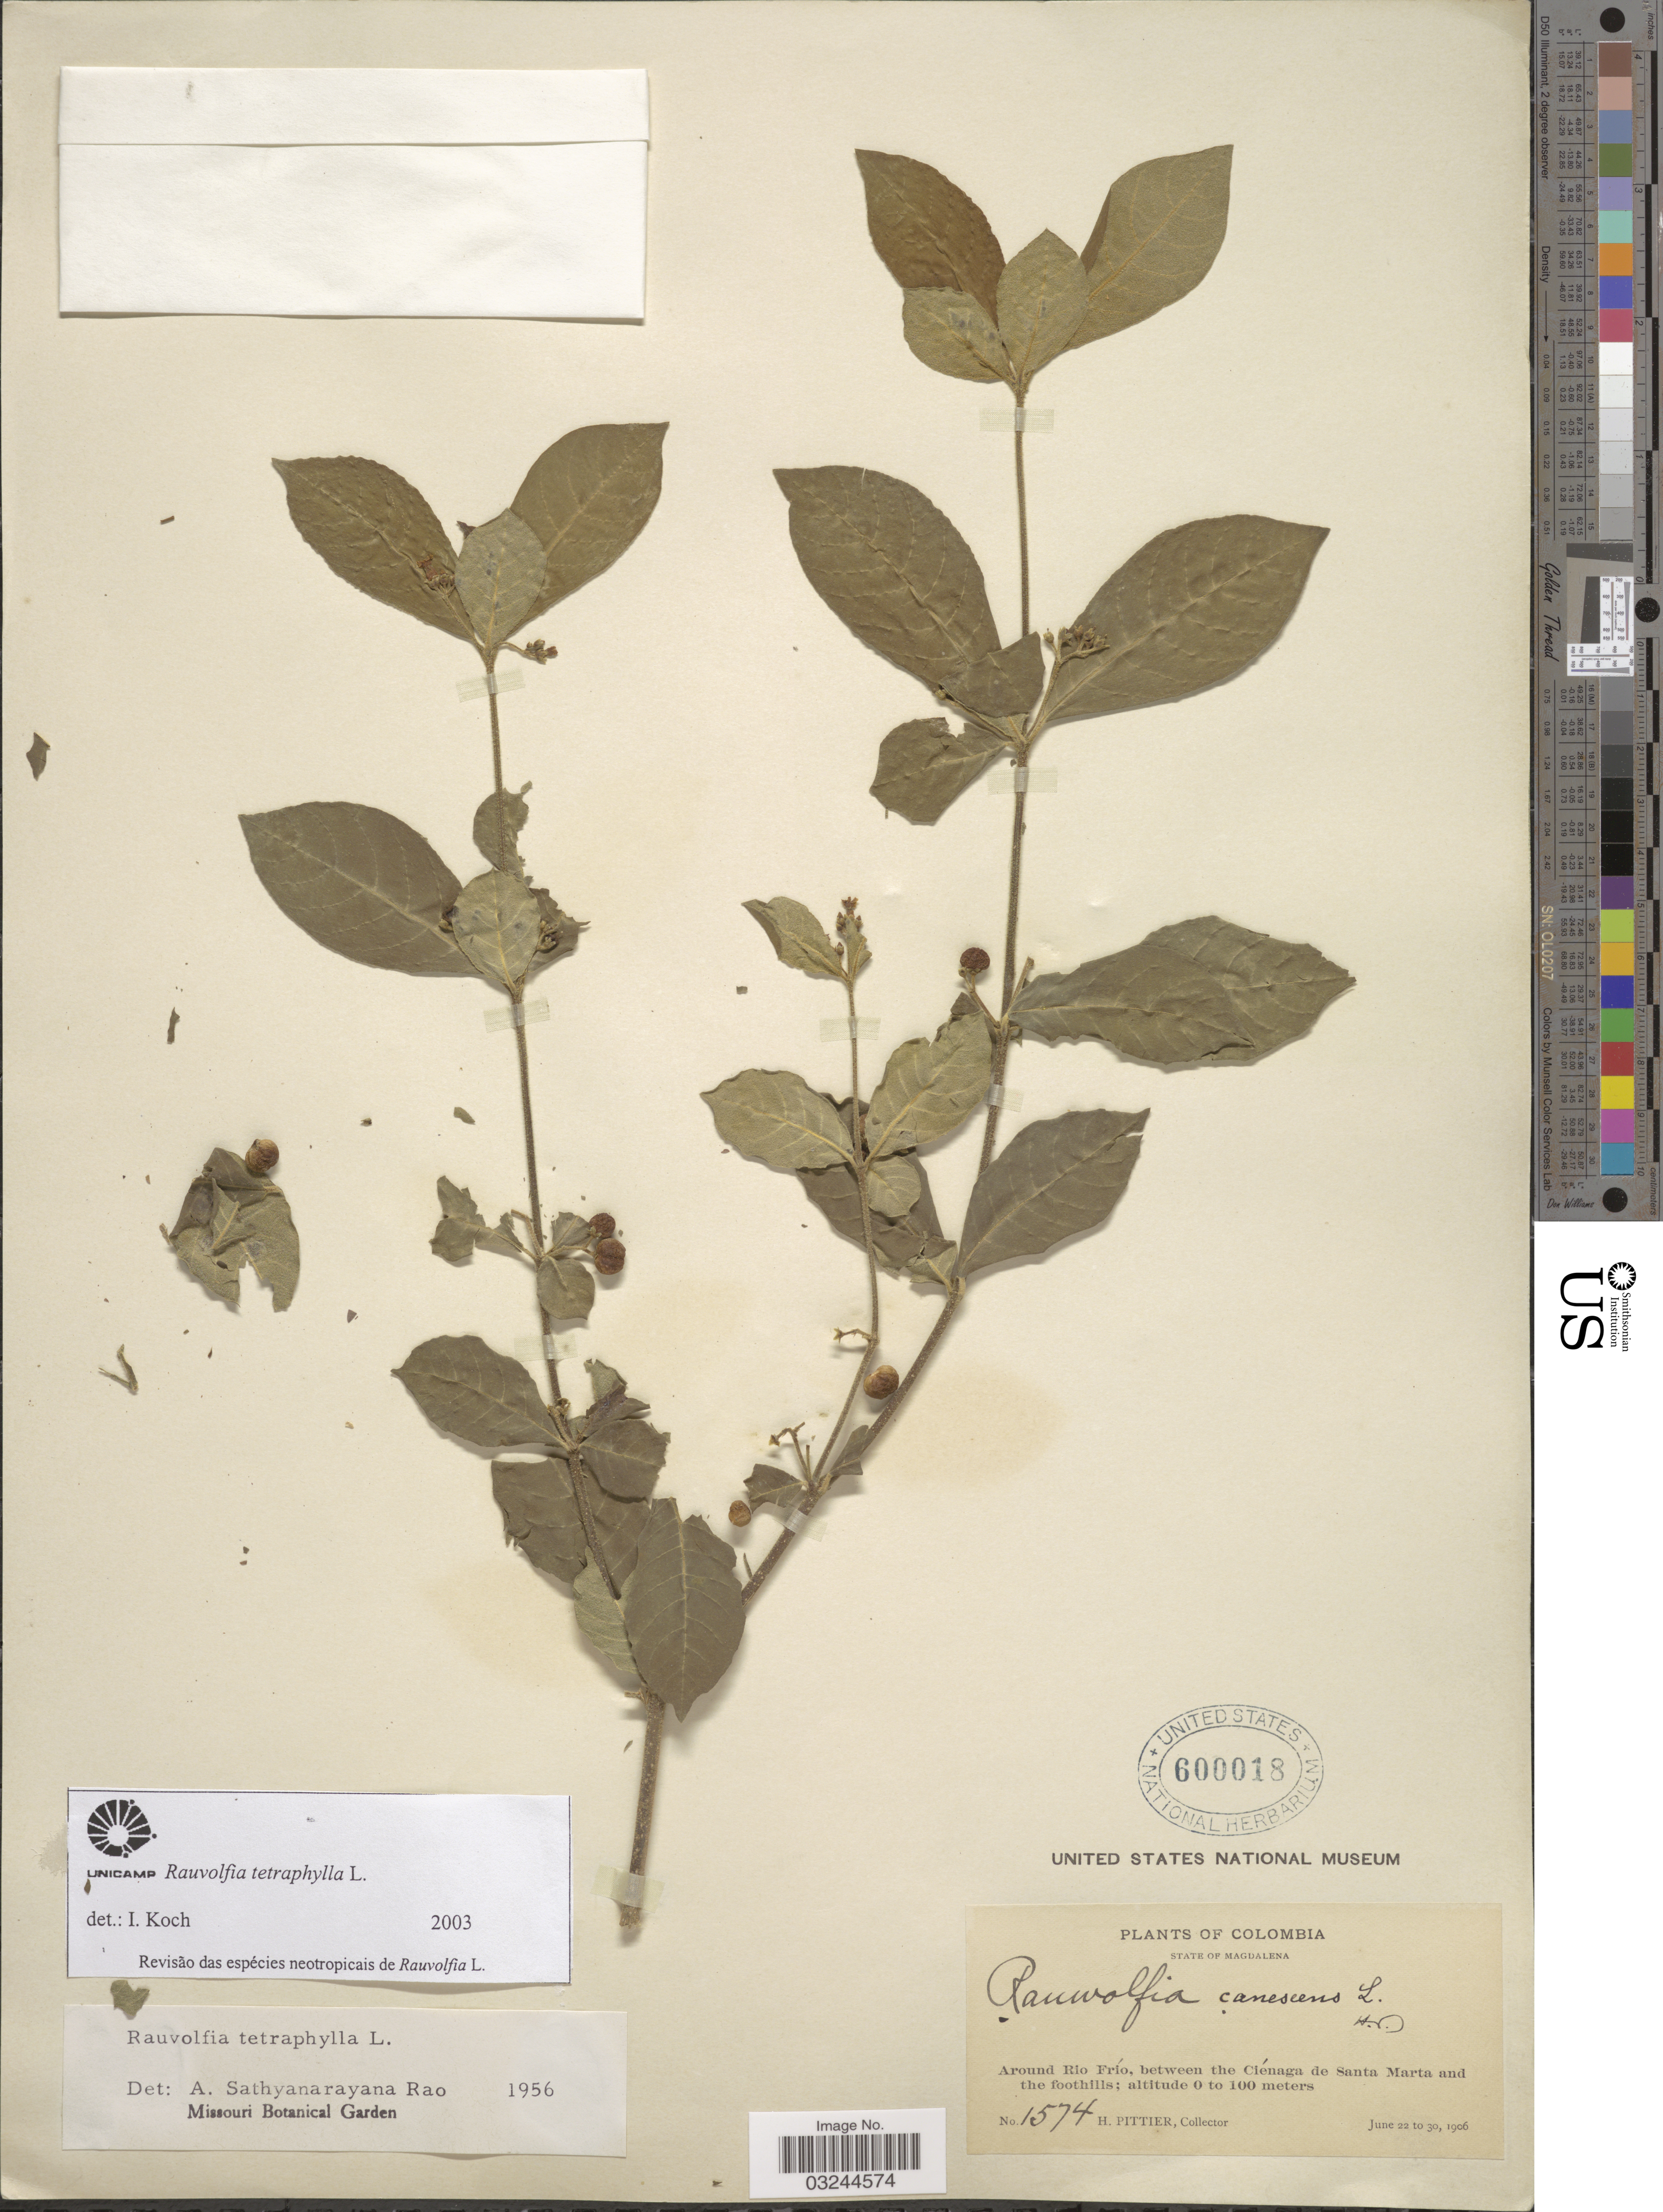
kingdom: Plantae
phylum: Tracheophyta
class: Magnoliopsida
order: Gentianales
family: Apocynaceae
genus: Rauvolfia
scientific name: Rauvolfia tetraphylla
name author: L.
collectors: H. F. Pittier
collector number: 1574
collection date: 1906-06-22/1906-06-30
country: Colombia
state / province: Magdalena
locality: Around Rio Frío, between the Ciénaga de Santa Marta and the foothills.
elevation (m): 0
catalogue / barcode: US 600018